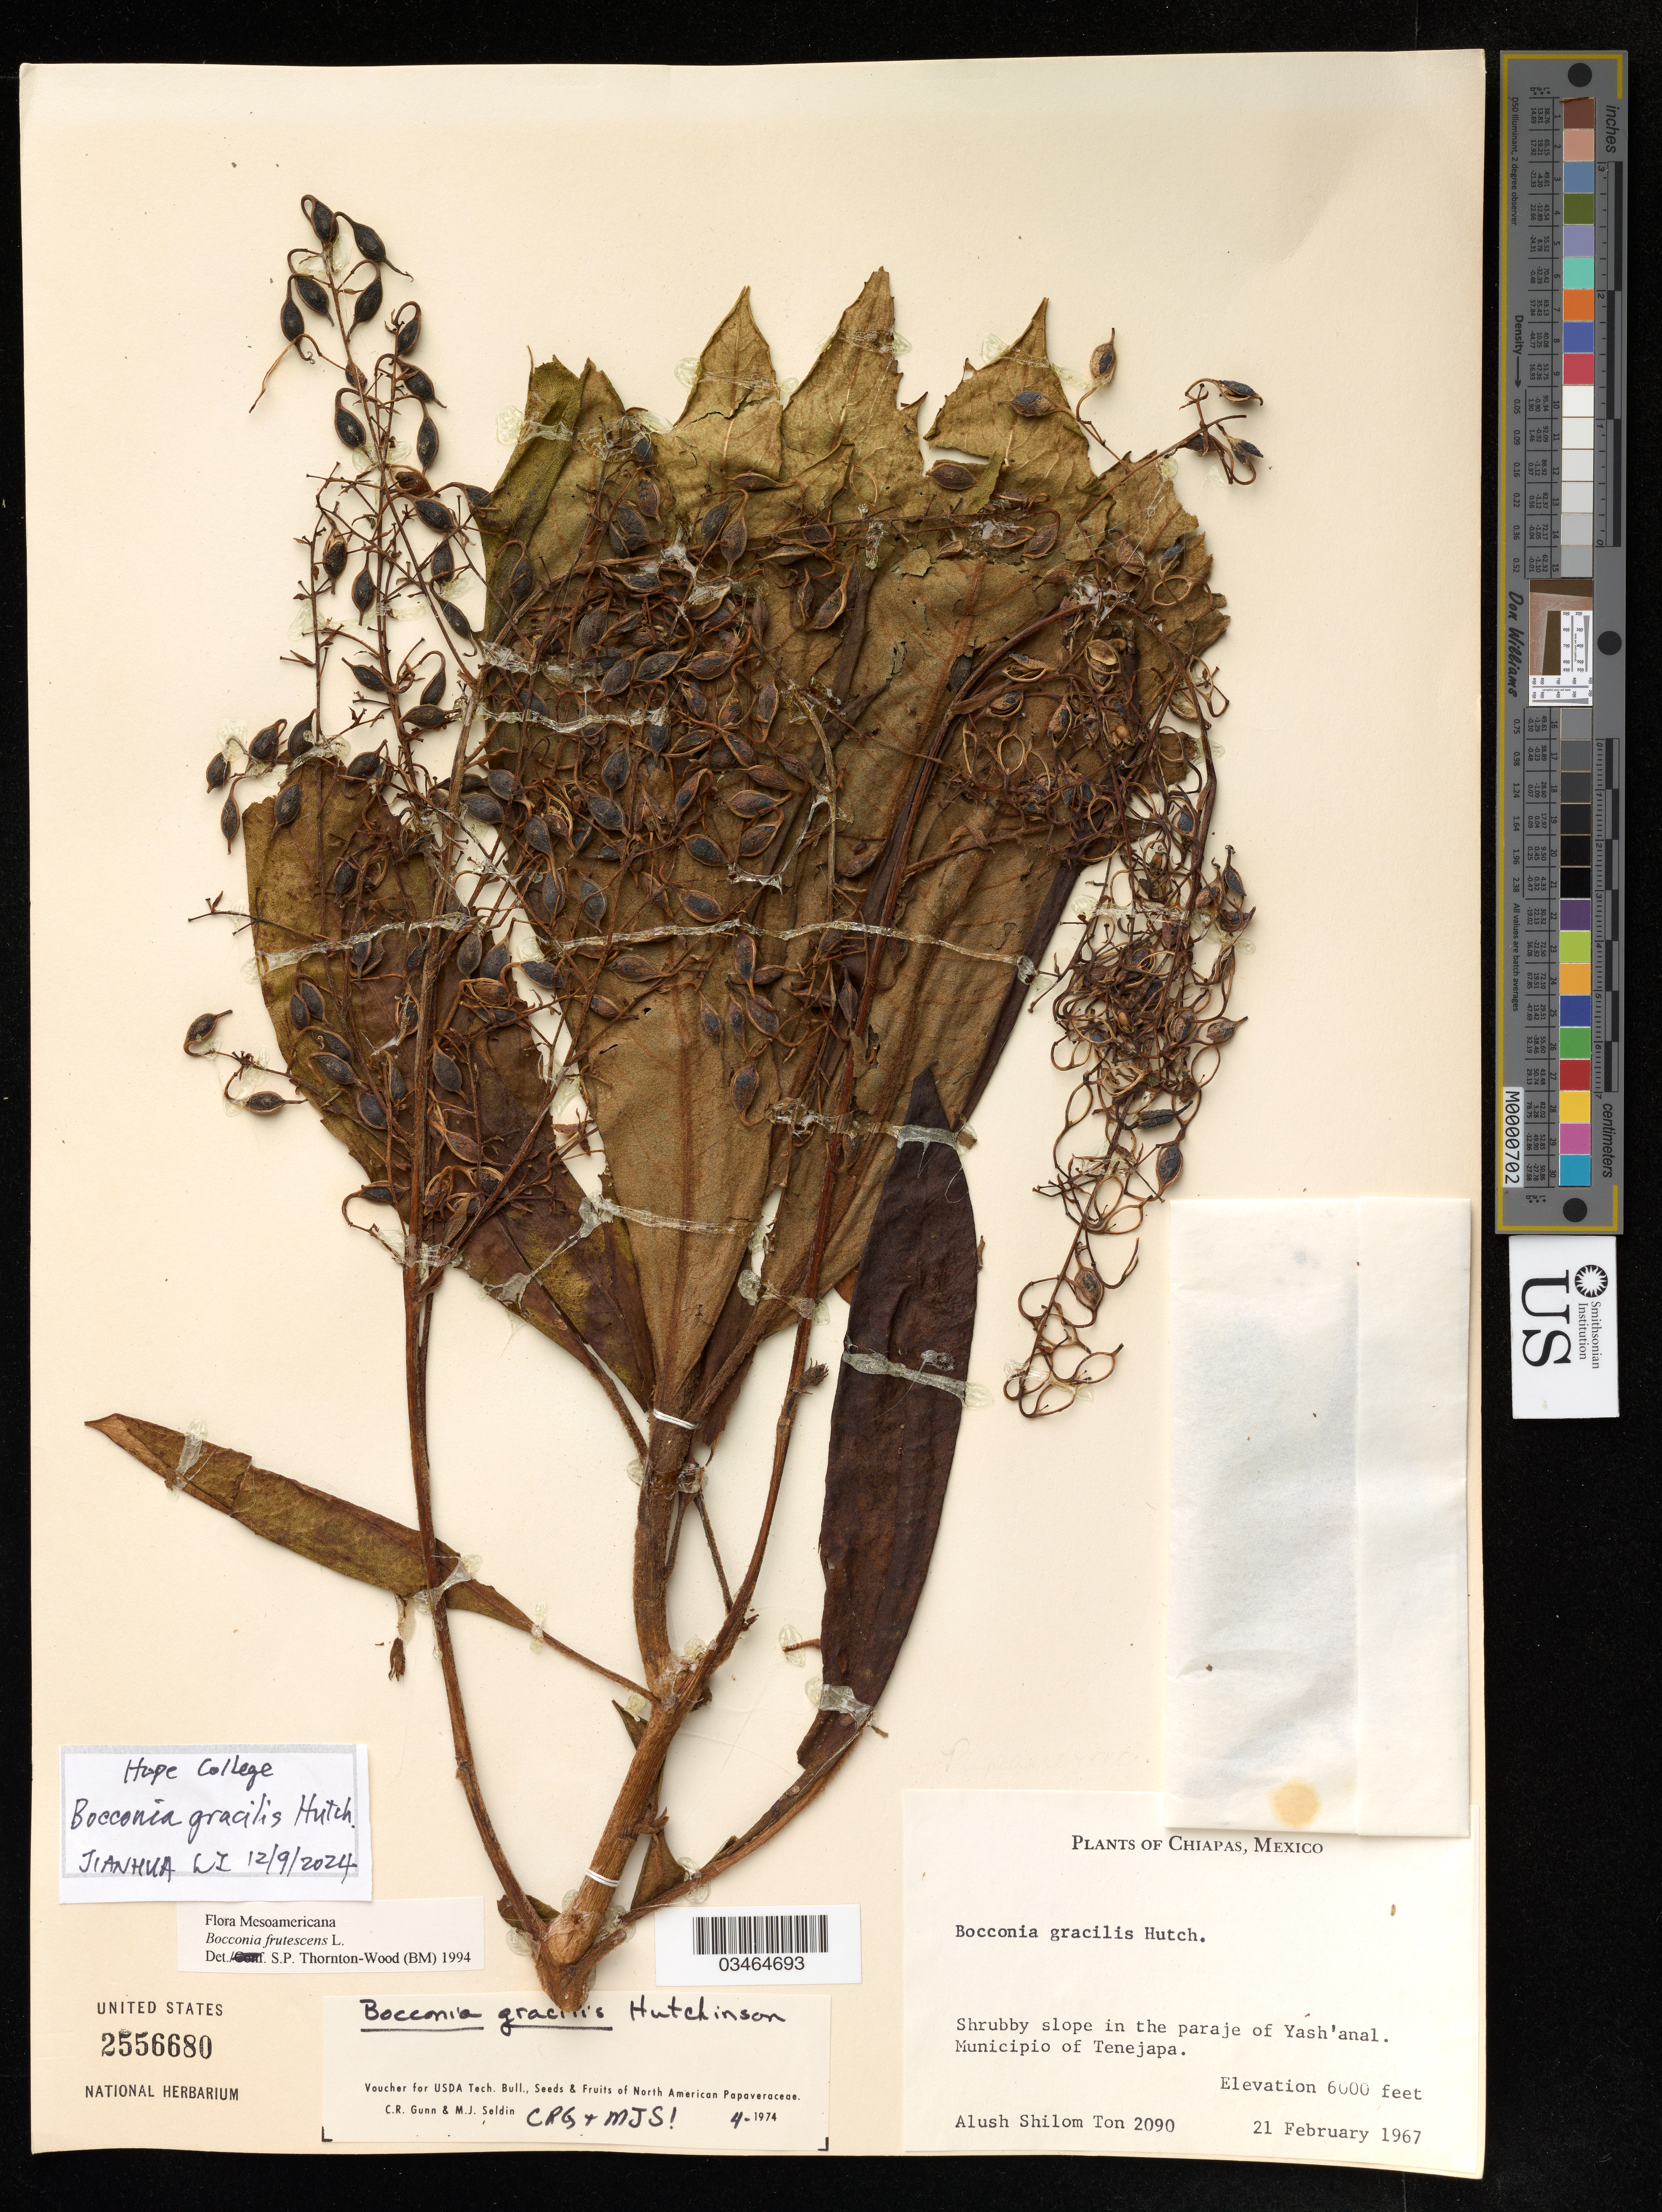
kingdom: Plantae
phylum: Tracheophyta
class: Magnoliopsida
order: Ranunculales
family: Papaveraceae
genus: Bocconia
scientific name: Bocconia gracilis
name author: Hutch.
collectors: A. S. Ton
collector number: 2090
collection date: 1967-02-21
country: Mexico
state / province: Chiapas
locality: In the paraje of Yash'anal. Municipio of Tenejapa.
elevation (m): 1829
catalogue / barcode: US 2556680